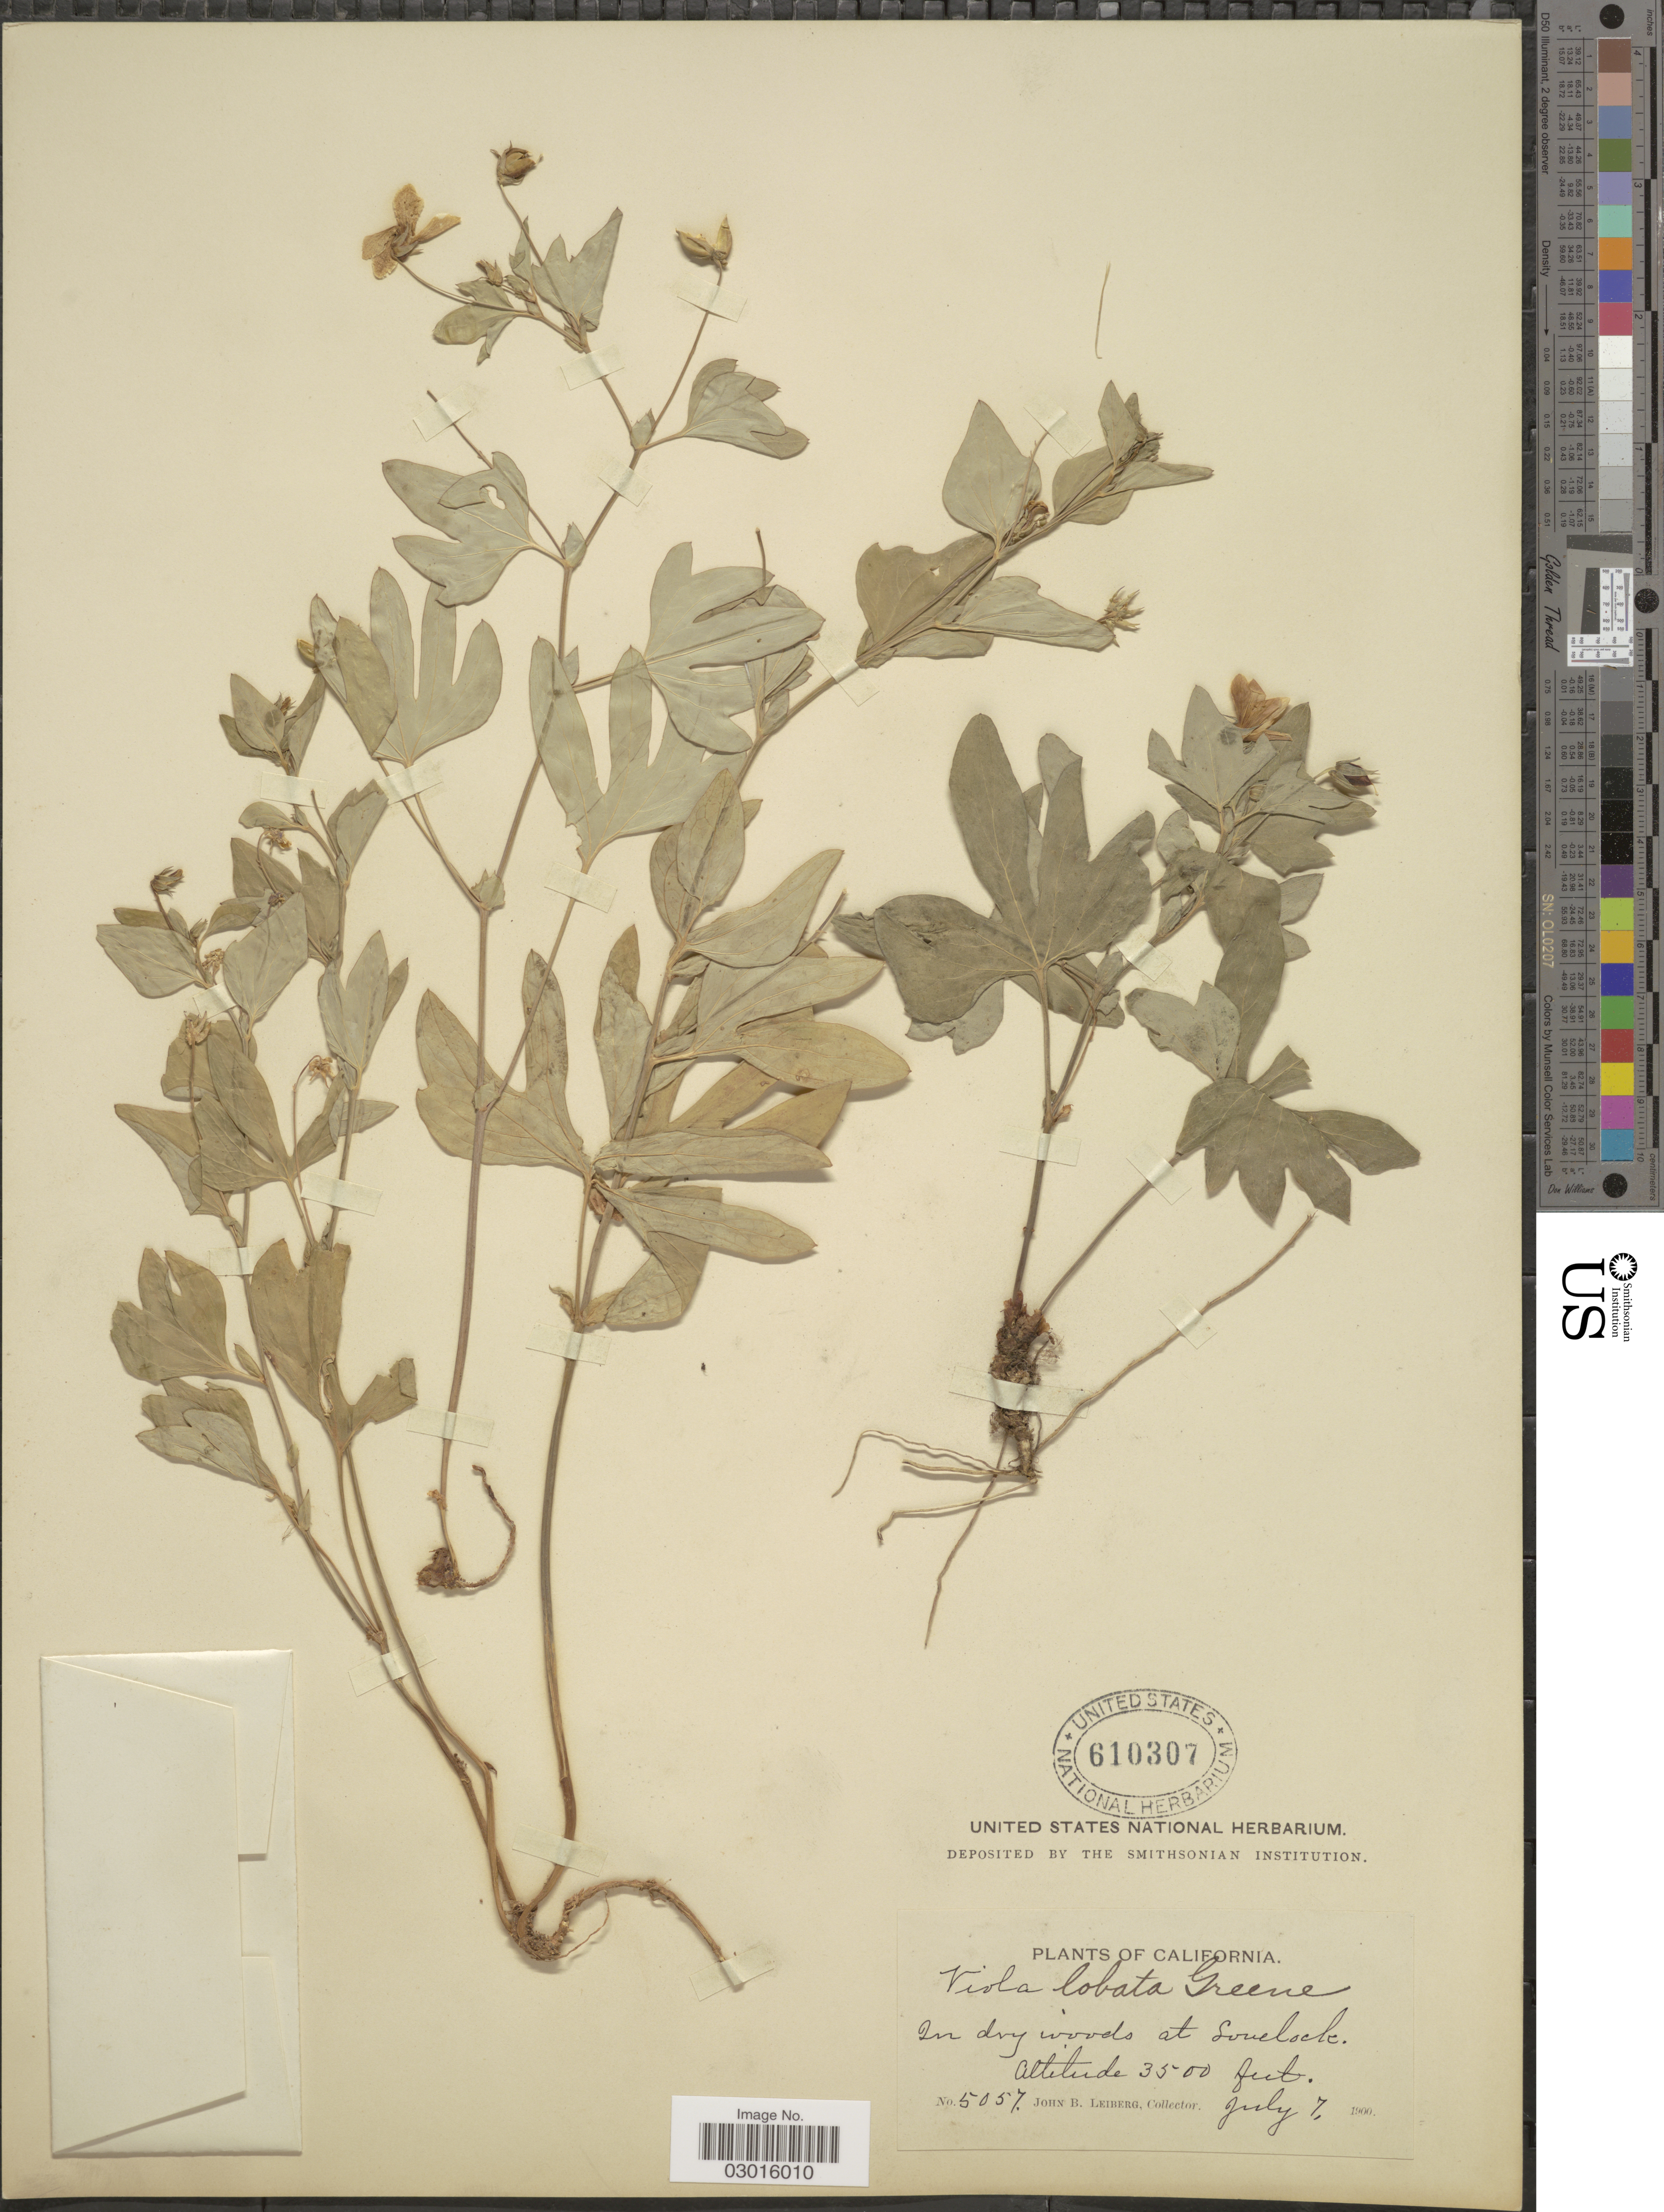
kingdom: Plantae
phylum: Tracheophyta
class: Magnoliopsida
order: Malpighiales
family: Violaceae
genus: Viola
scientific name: Viola lobata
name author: Benth.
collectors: J. B. Leiberg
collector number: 5057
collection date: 1900-07-07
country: United States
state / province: California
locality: In dry woods at Lovelock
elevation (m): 1067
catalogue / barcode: US 610307